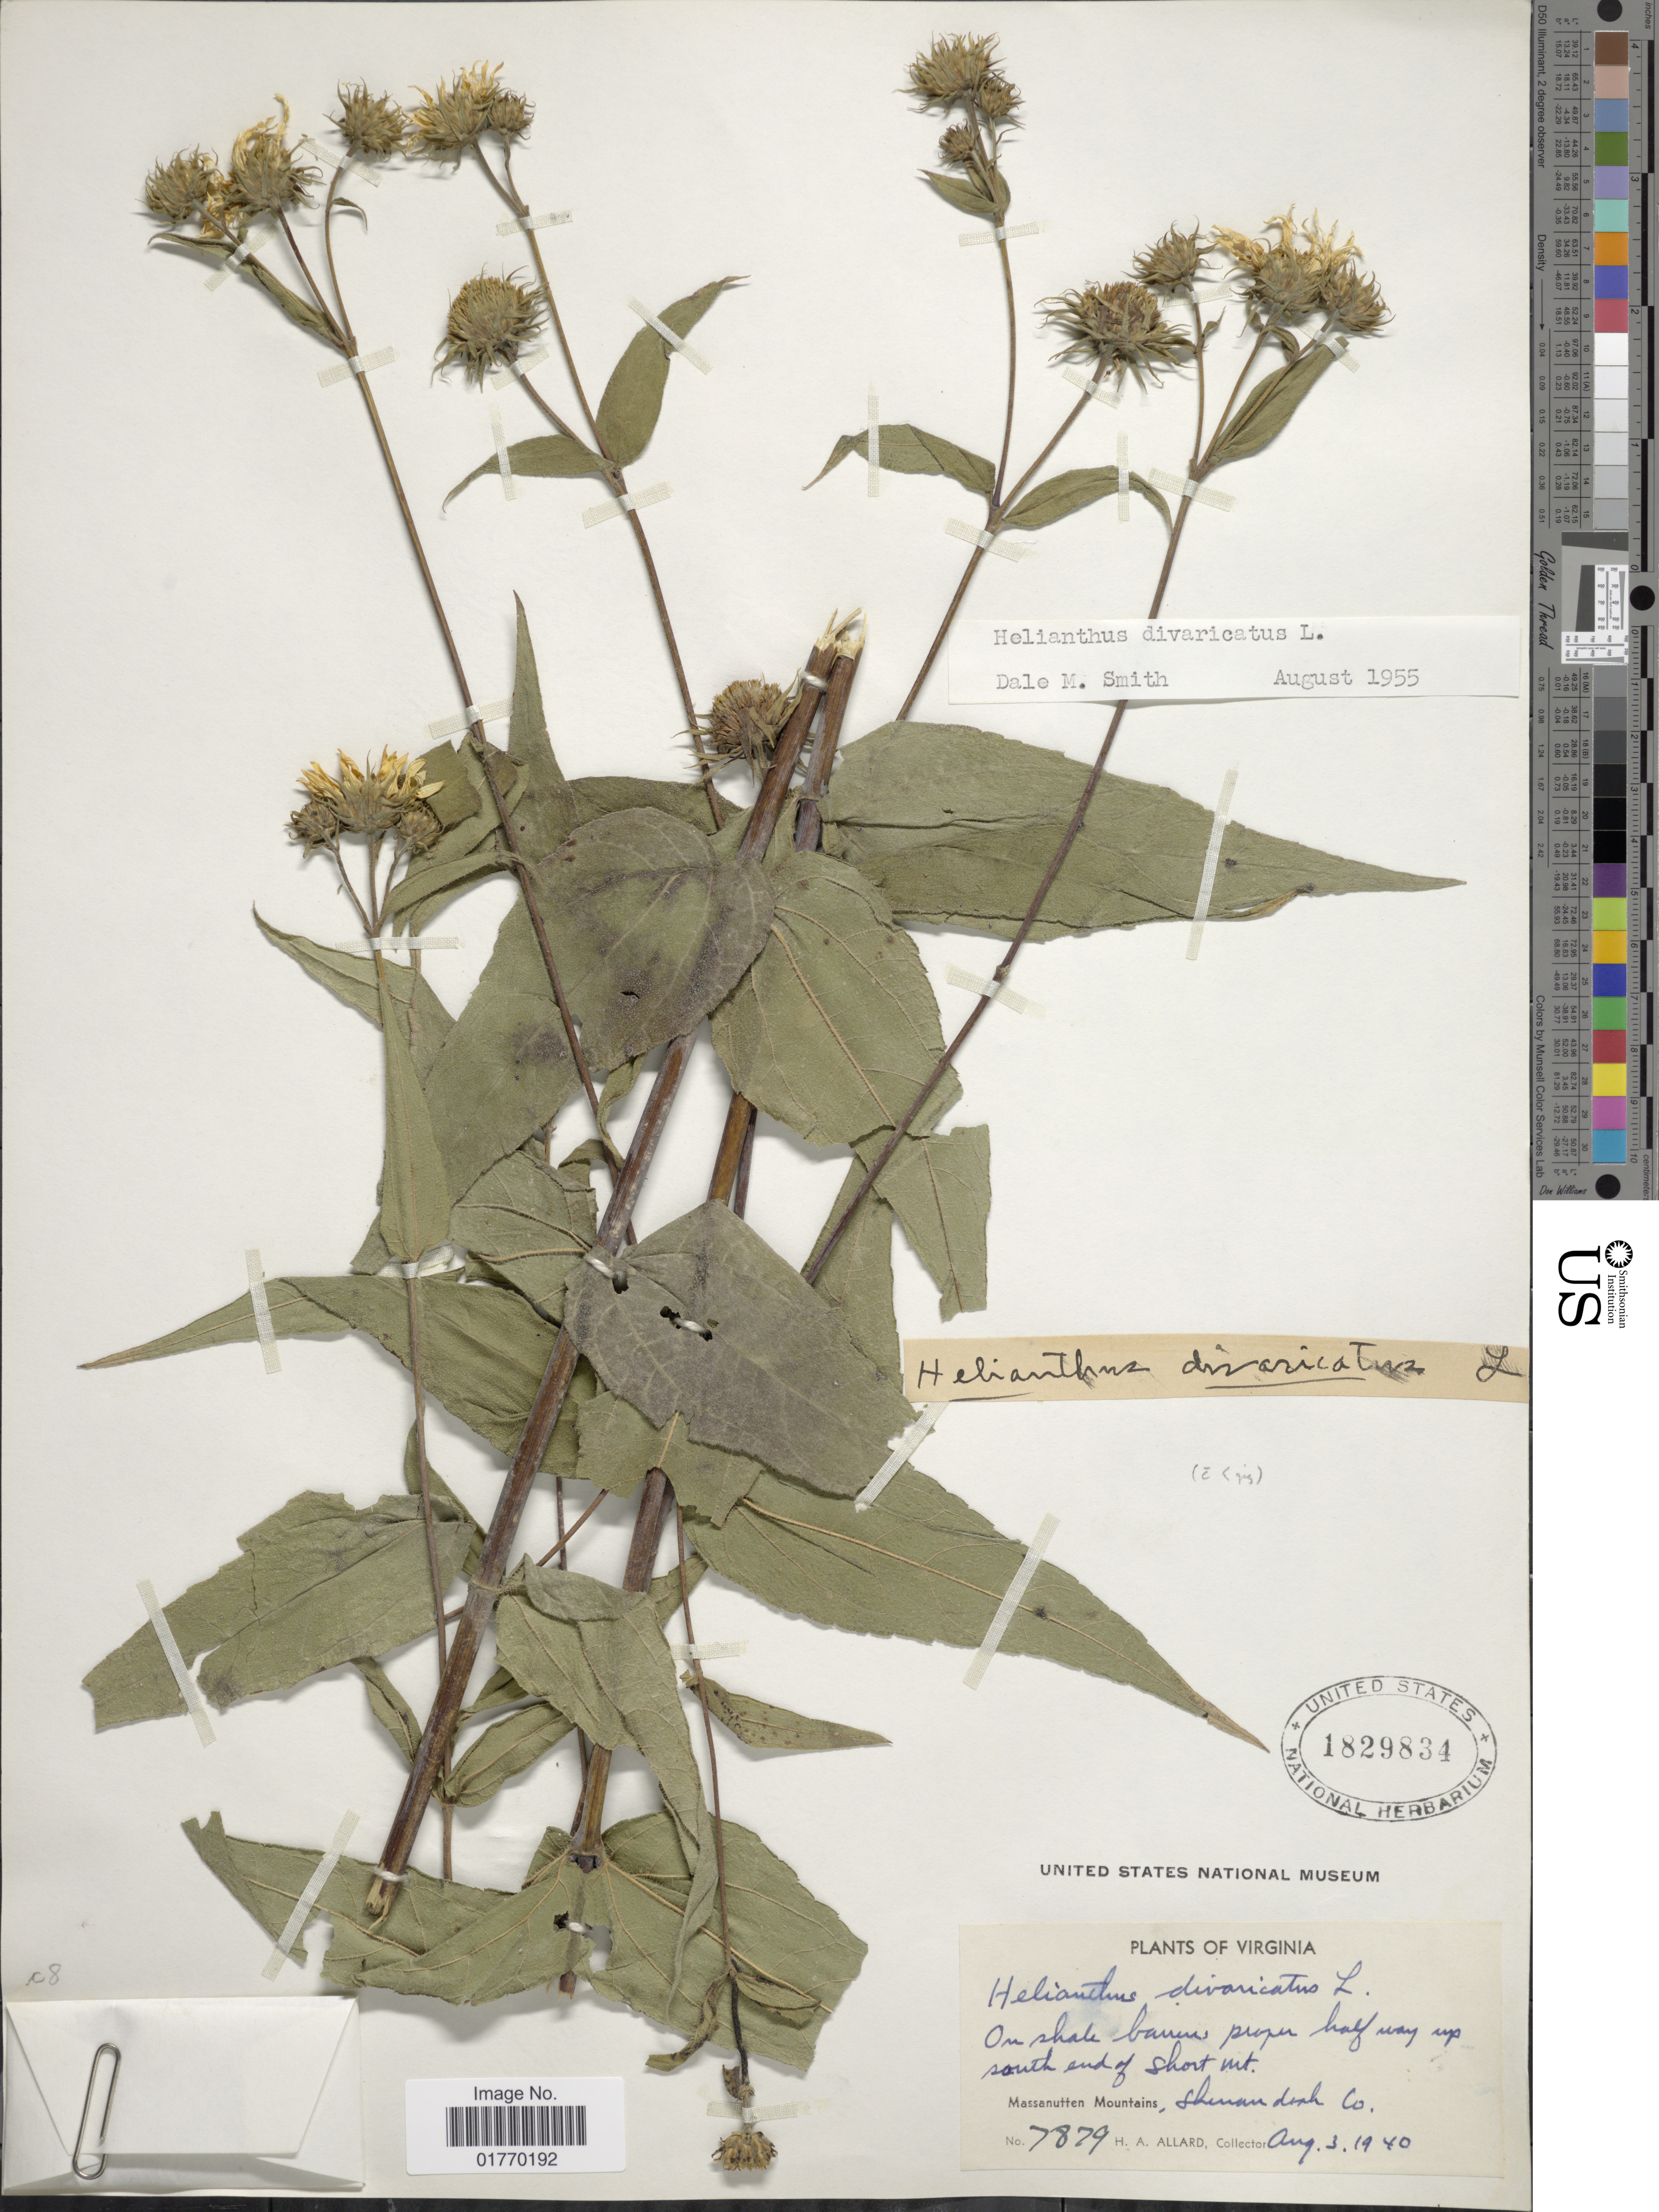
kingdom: Plantae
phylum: Tracheophyta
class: Magnoliopsida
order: Asterales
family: Asteraceae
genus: Helianthus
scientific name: Helianthus divaricatus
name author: L.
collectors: H. A. Allard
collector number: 7879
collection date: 1940-08-03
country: United States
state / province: Virginia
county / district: Shenandoah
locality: Proper half way up south end of short cut, Massanutten Mountains, Shenandoah Co.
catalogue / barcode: US 1829834